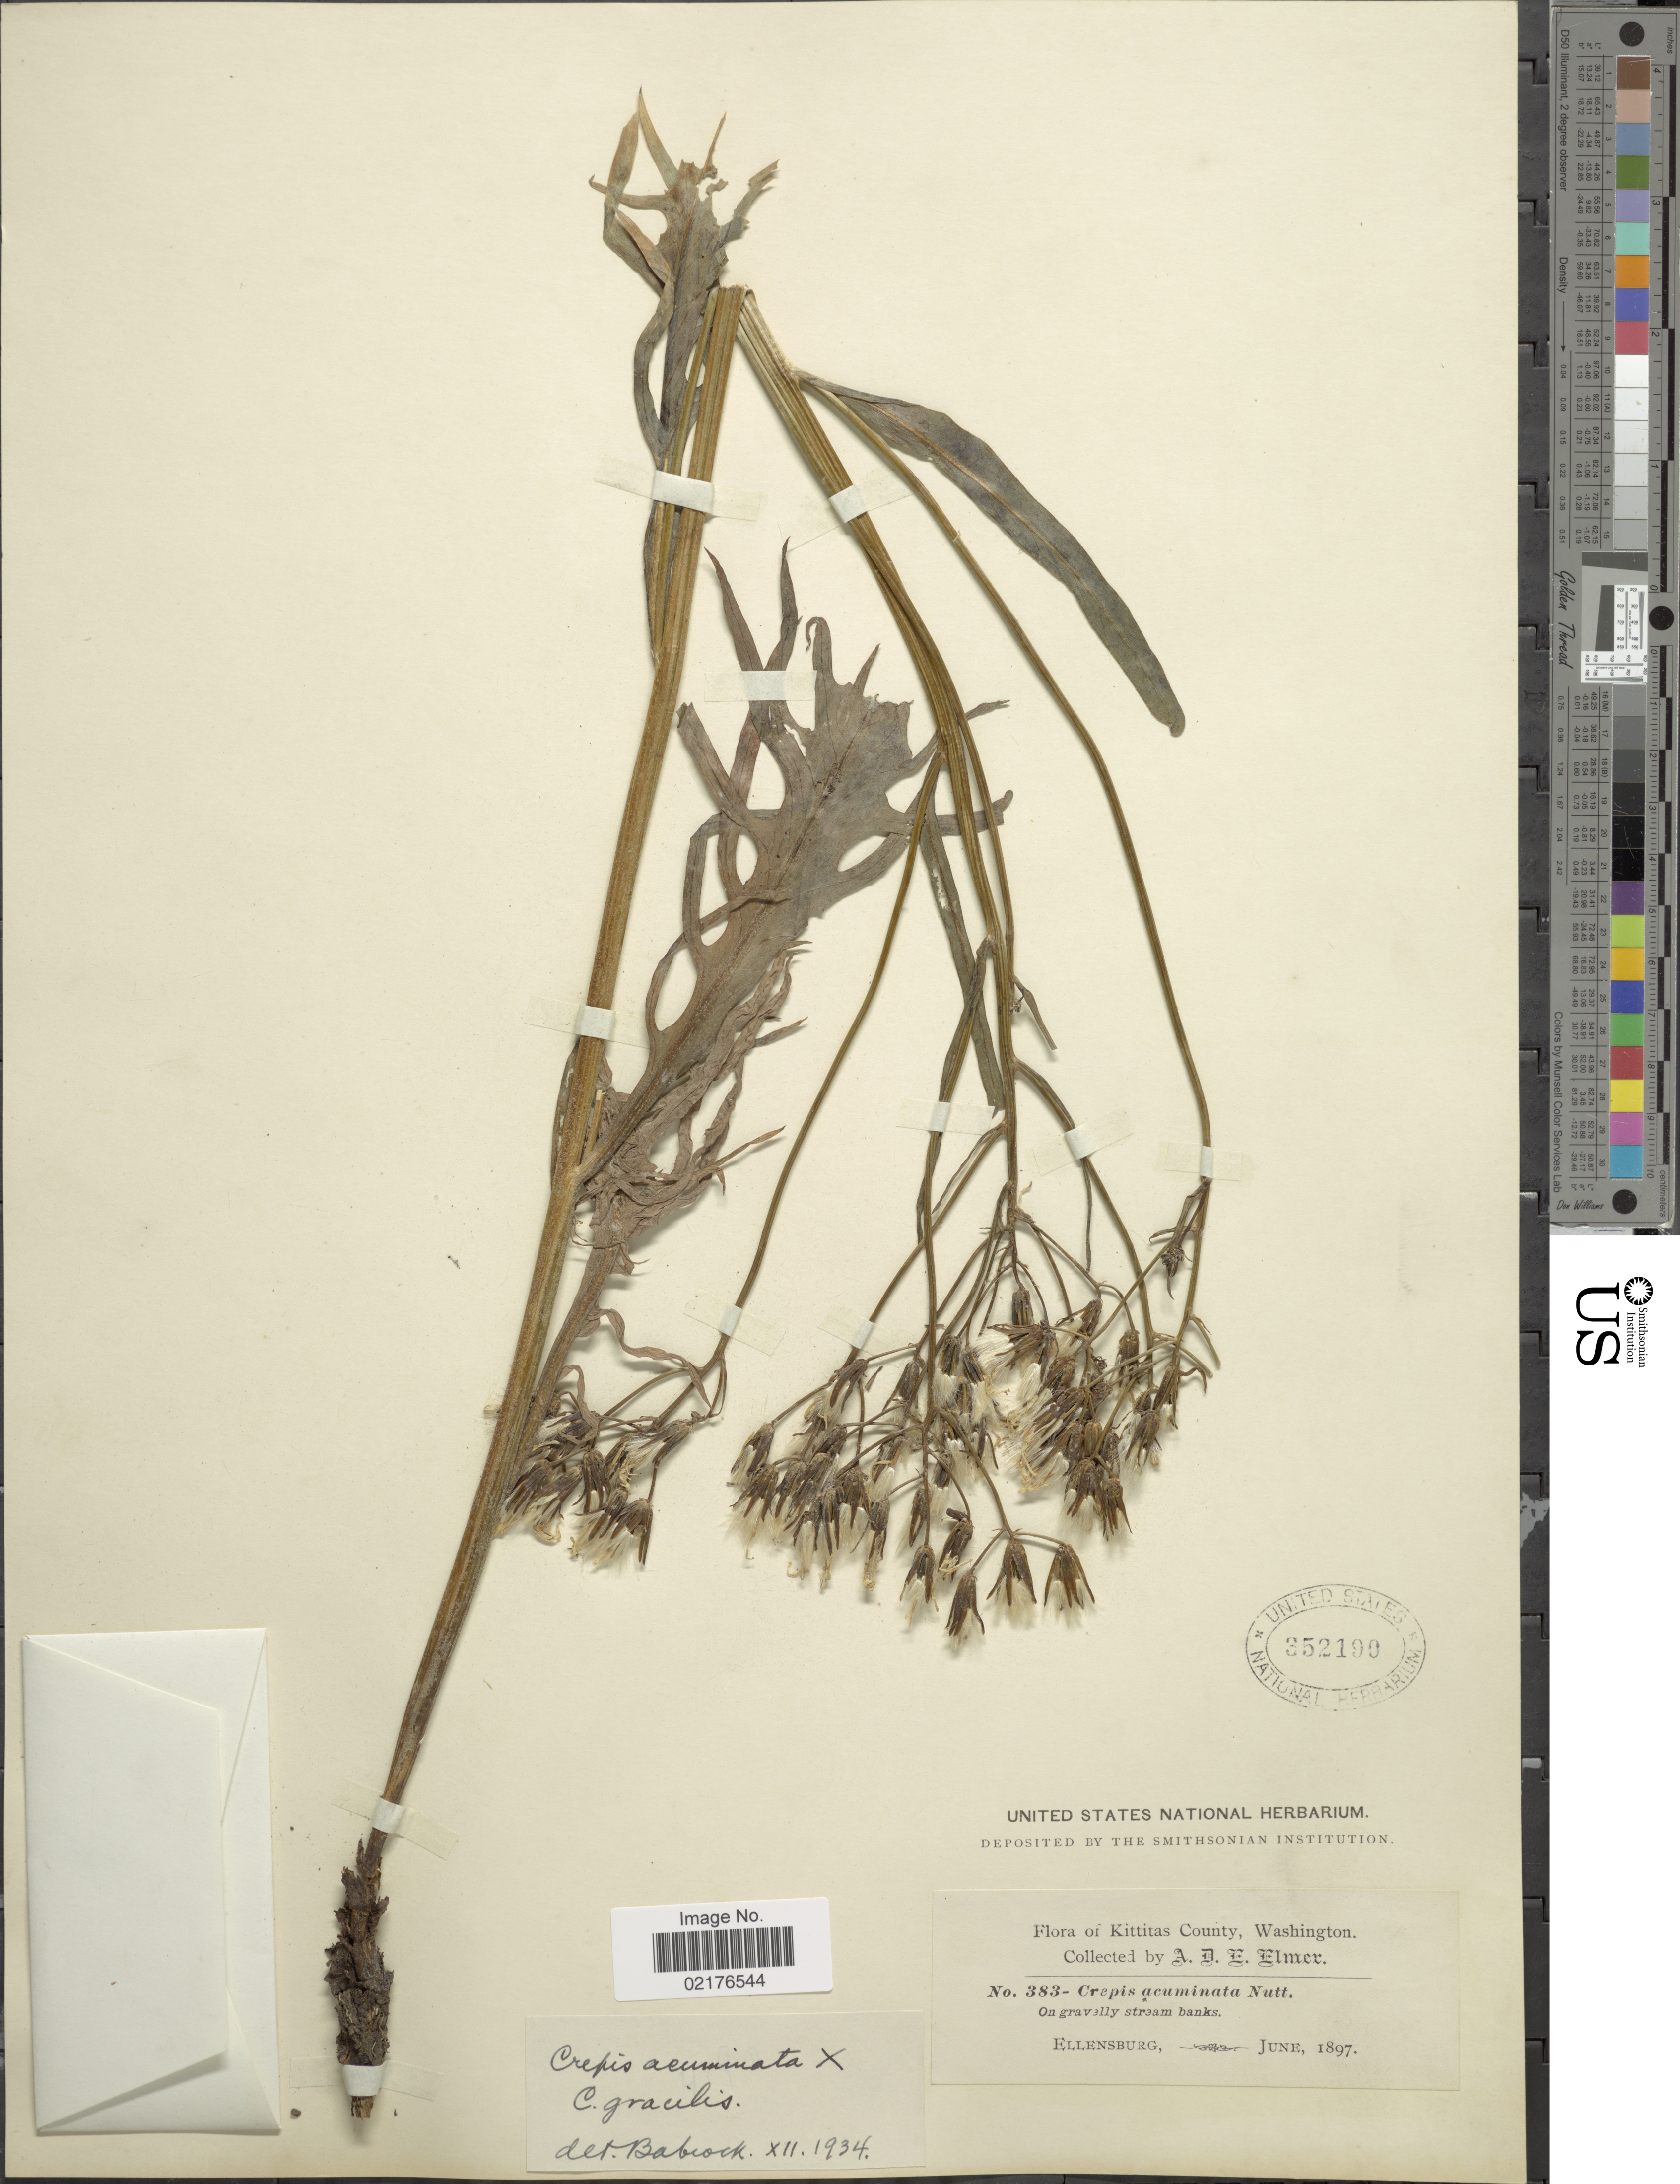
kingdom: Plantae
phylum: Tracheophyta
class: Magnoliopsida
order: Asterales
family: Asteraceae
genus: Crepis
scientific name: Crepis acuminata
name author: Nutt.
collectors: A. D. E. Elmer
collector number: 383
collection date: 1897-06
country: United States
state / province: Washington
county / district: Kittitas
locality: Kittitas County, Washington, Ellensburg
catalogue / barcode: US 352190